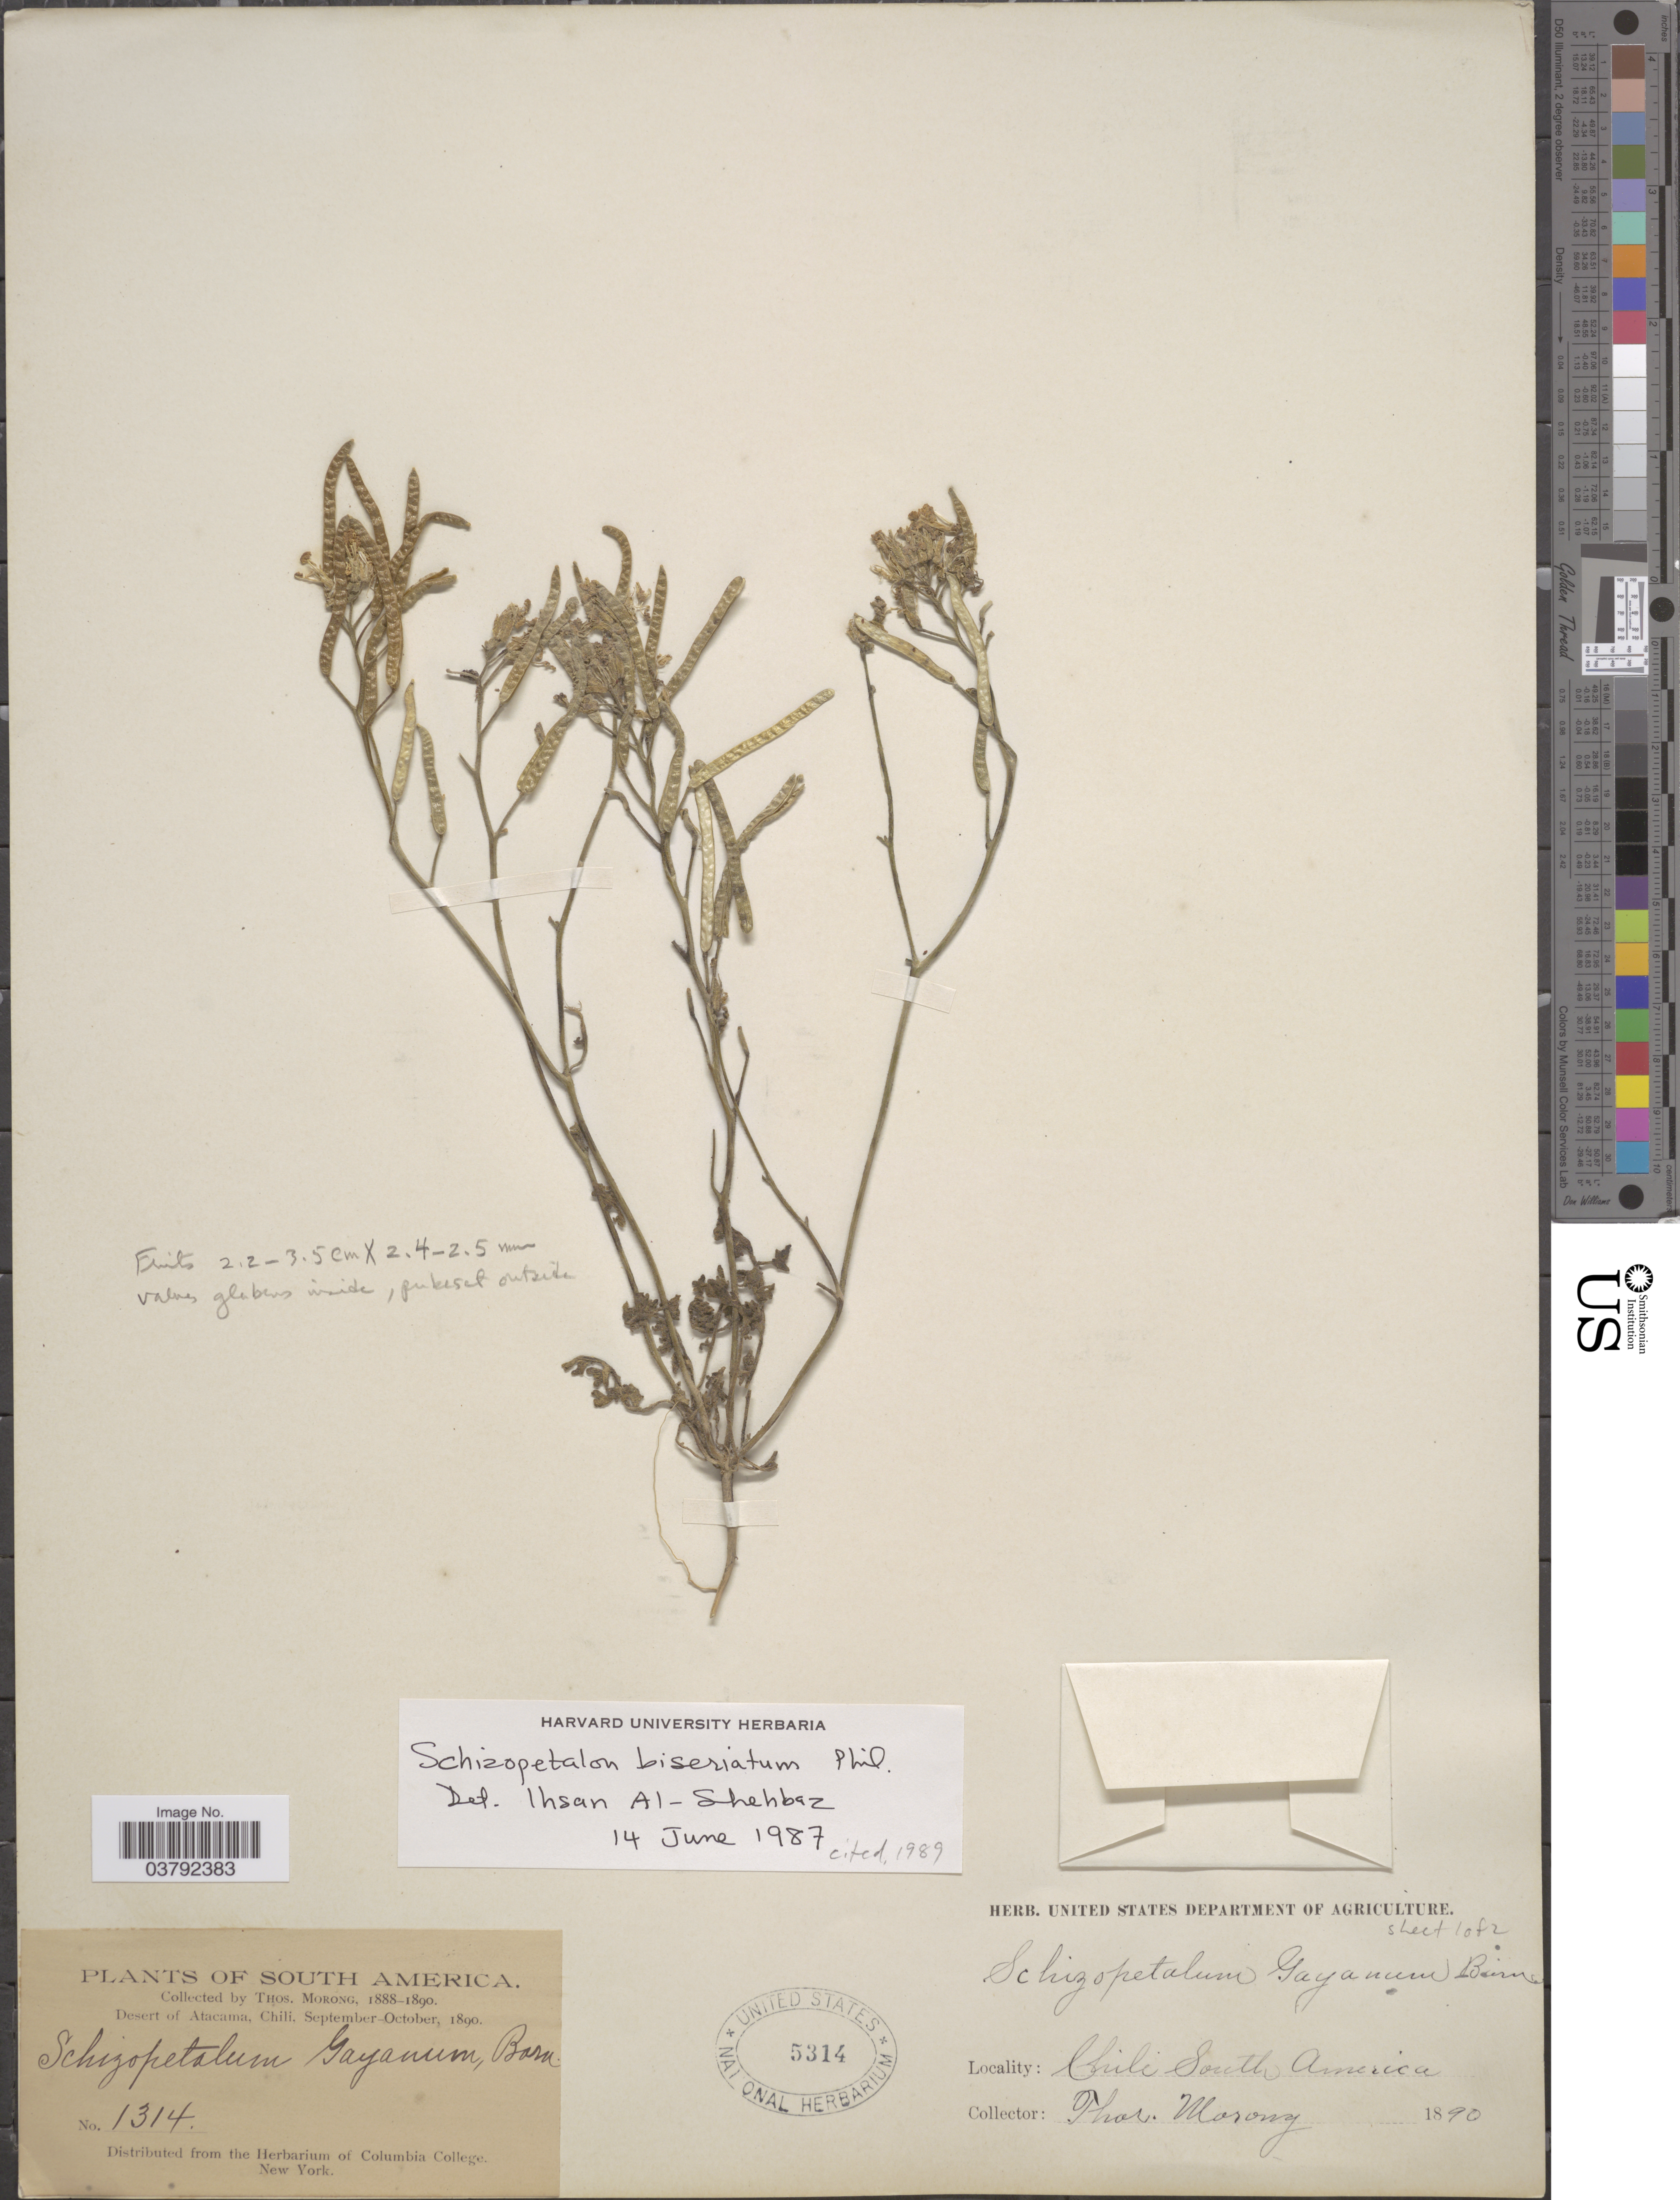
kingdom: Plantae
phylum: Tracheophyta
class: Magnoliopsida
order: Brassicales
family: Brassicaceae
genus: Schizopetalon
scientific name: Schizopetalon biseriatum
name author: Phil.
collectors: ex herb. T. Morong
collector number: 1314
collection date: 1890-09/1890-10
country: Chile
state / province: Atacama (III)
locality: Desert of Atacama.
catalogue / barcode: US 5314